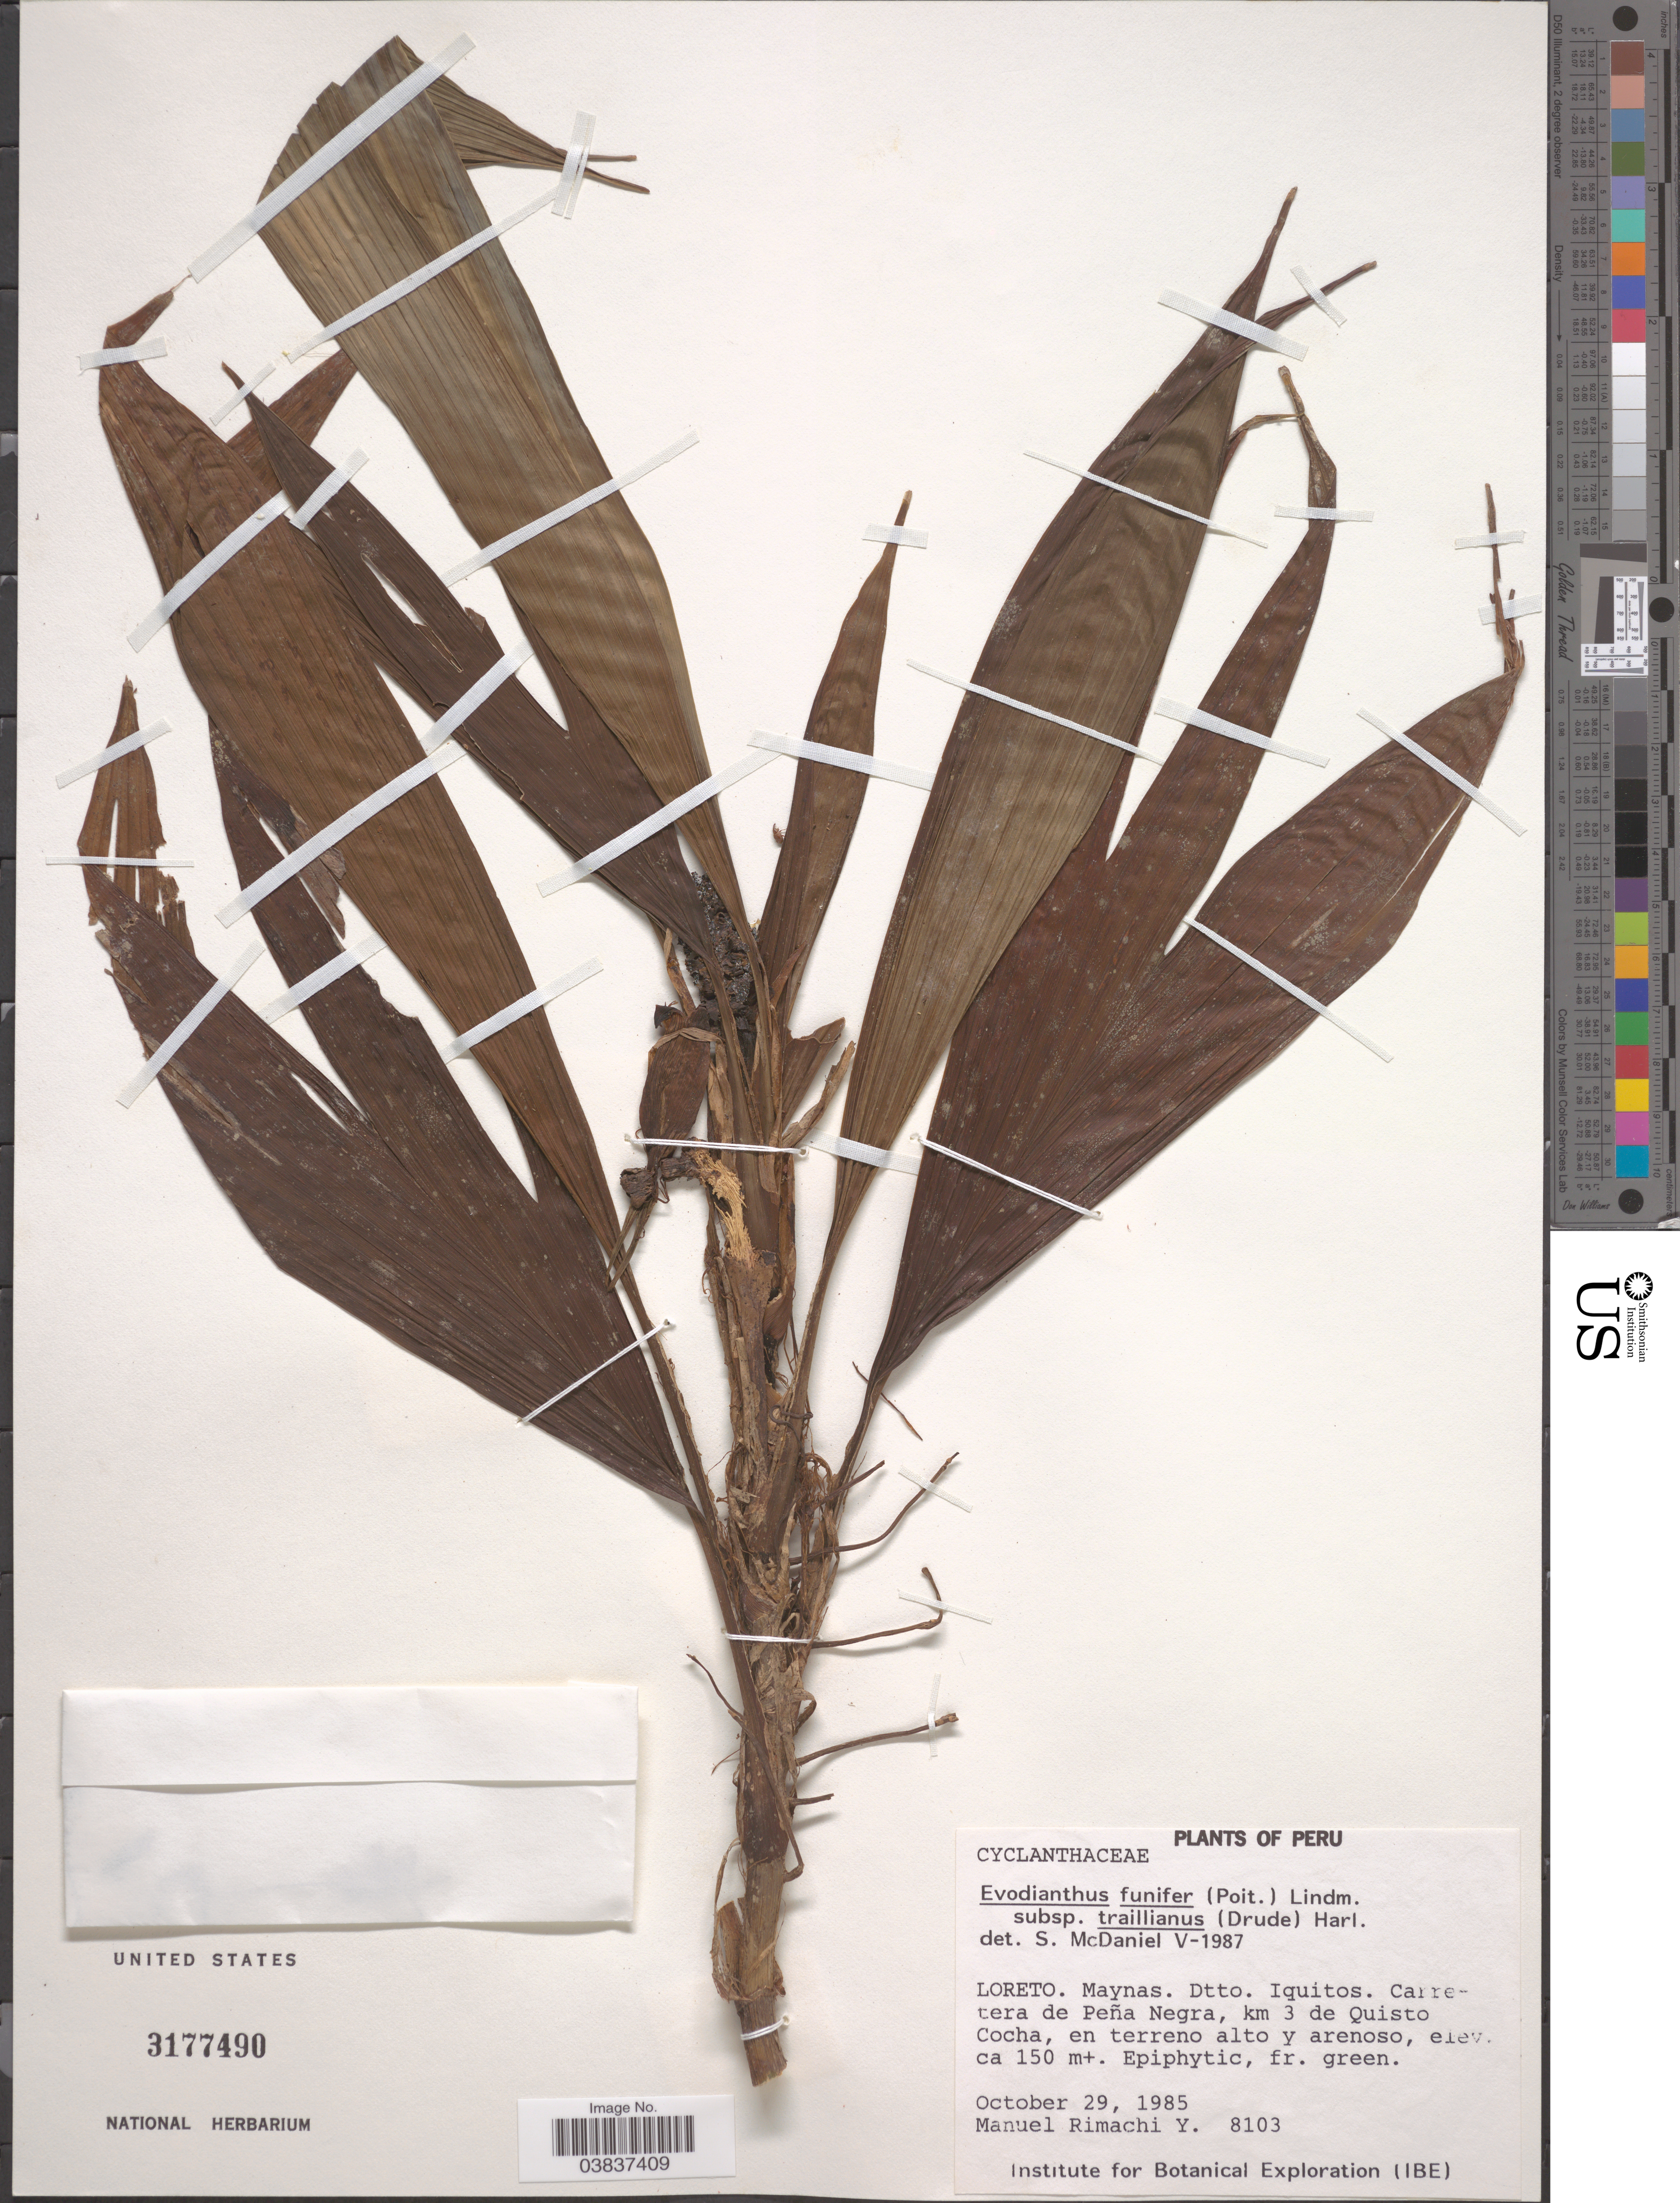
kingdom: Plantae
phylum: Tracheophyta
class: Liliopsida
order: Pandanales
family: Cyclanthaceae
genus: Evodianthus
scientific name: Evodianthus funifer subsp. trailianus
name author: (Drude) Harling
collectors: M. Rimachi Y.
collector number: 8103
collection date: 1985-10-29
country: Peru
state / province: Loreto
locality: Maynas. Dtto. Iquitos. Carretera de Peña Negra, km 3 de Quisto Cocha.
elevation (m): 150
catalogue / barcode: US 3177490